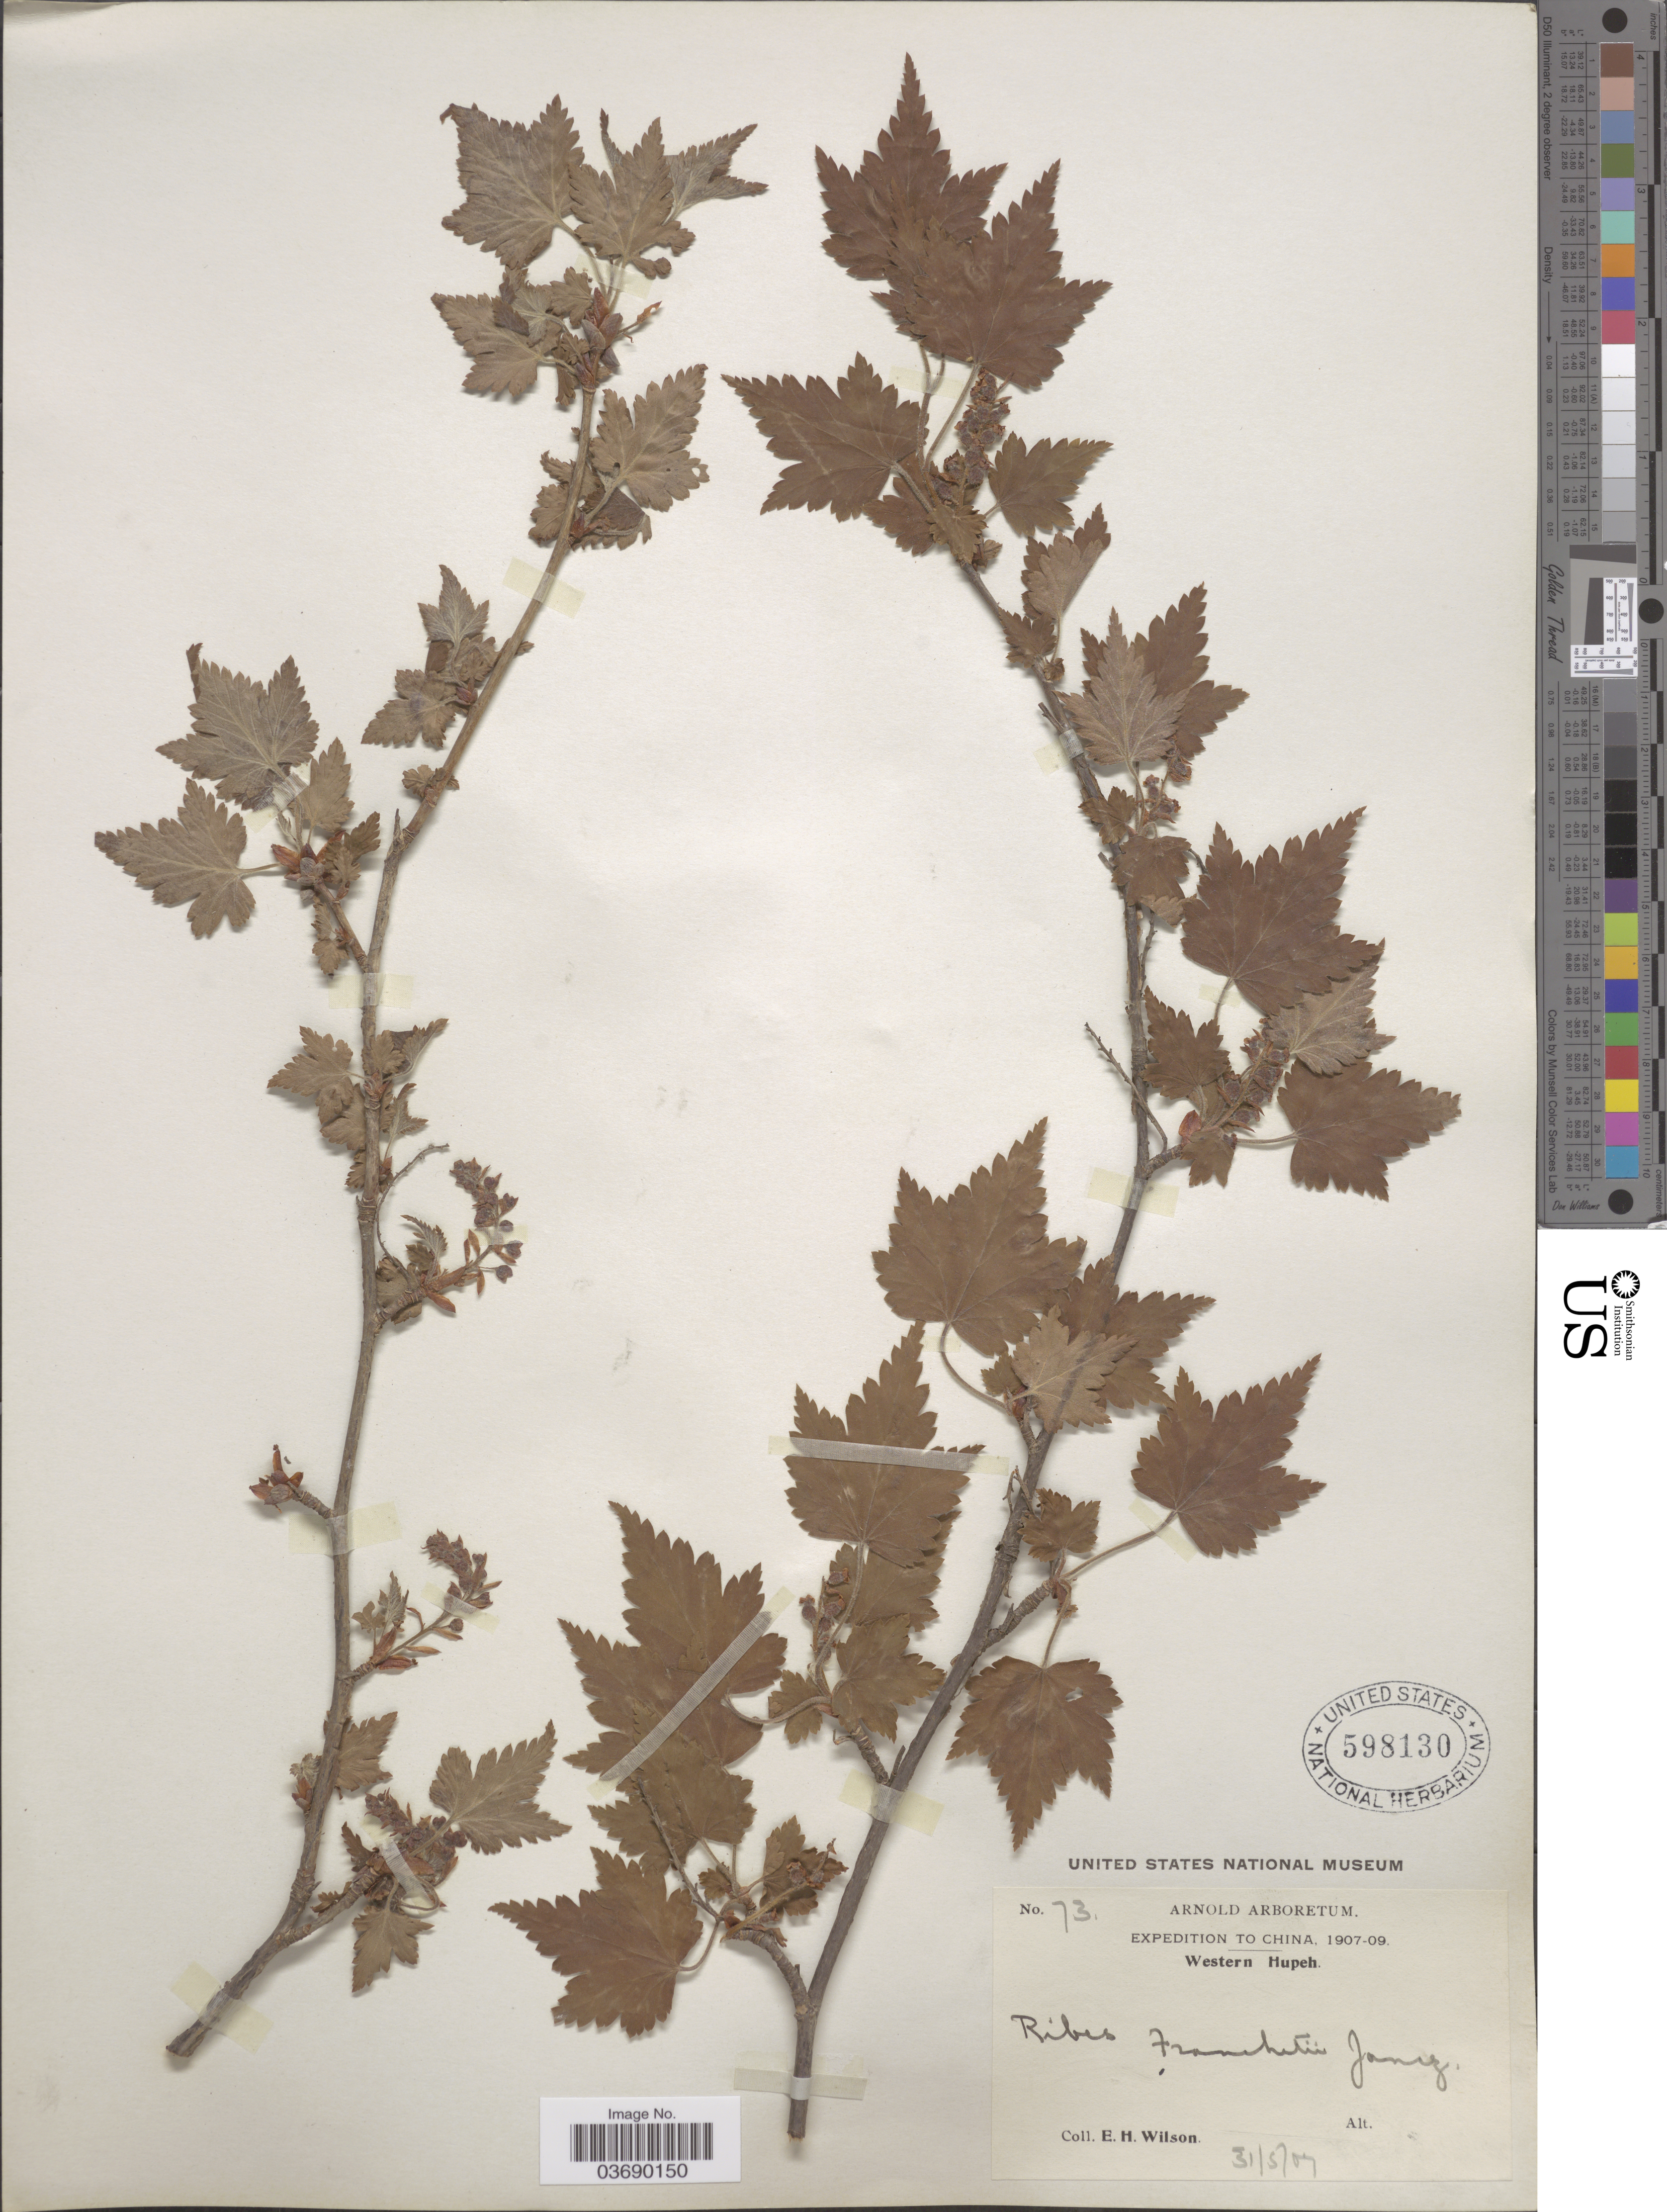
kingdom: Plantae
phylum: Tracheophyta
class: Magnoliopsida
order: Saxifragales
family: Grossulariaceae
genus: Ribes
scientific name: Ribes franchetii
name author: Jancz.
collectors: E. Wilson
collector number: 73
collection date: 1907-05-31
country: China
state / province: Hubei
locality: Western Hupeh.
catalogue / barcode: US 598130